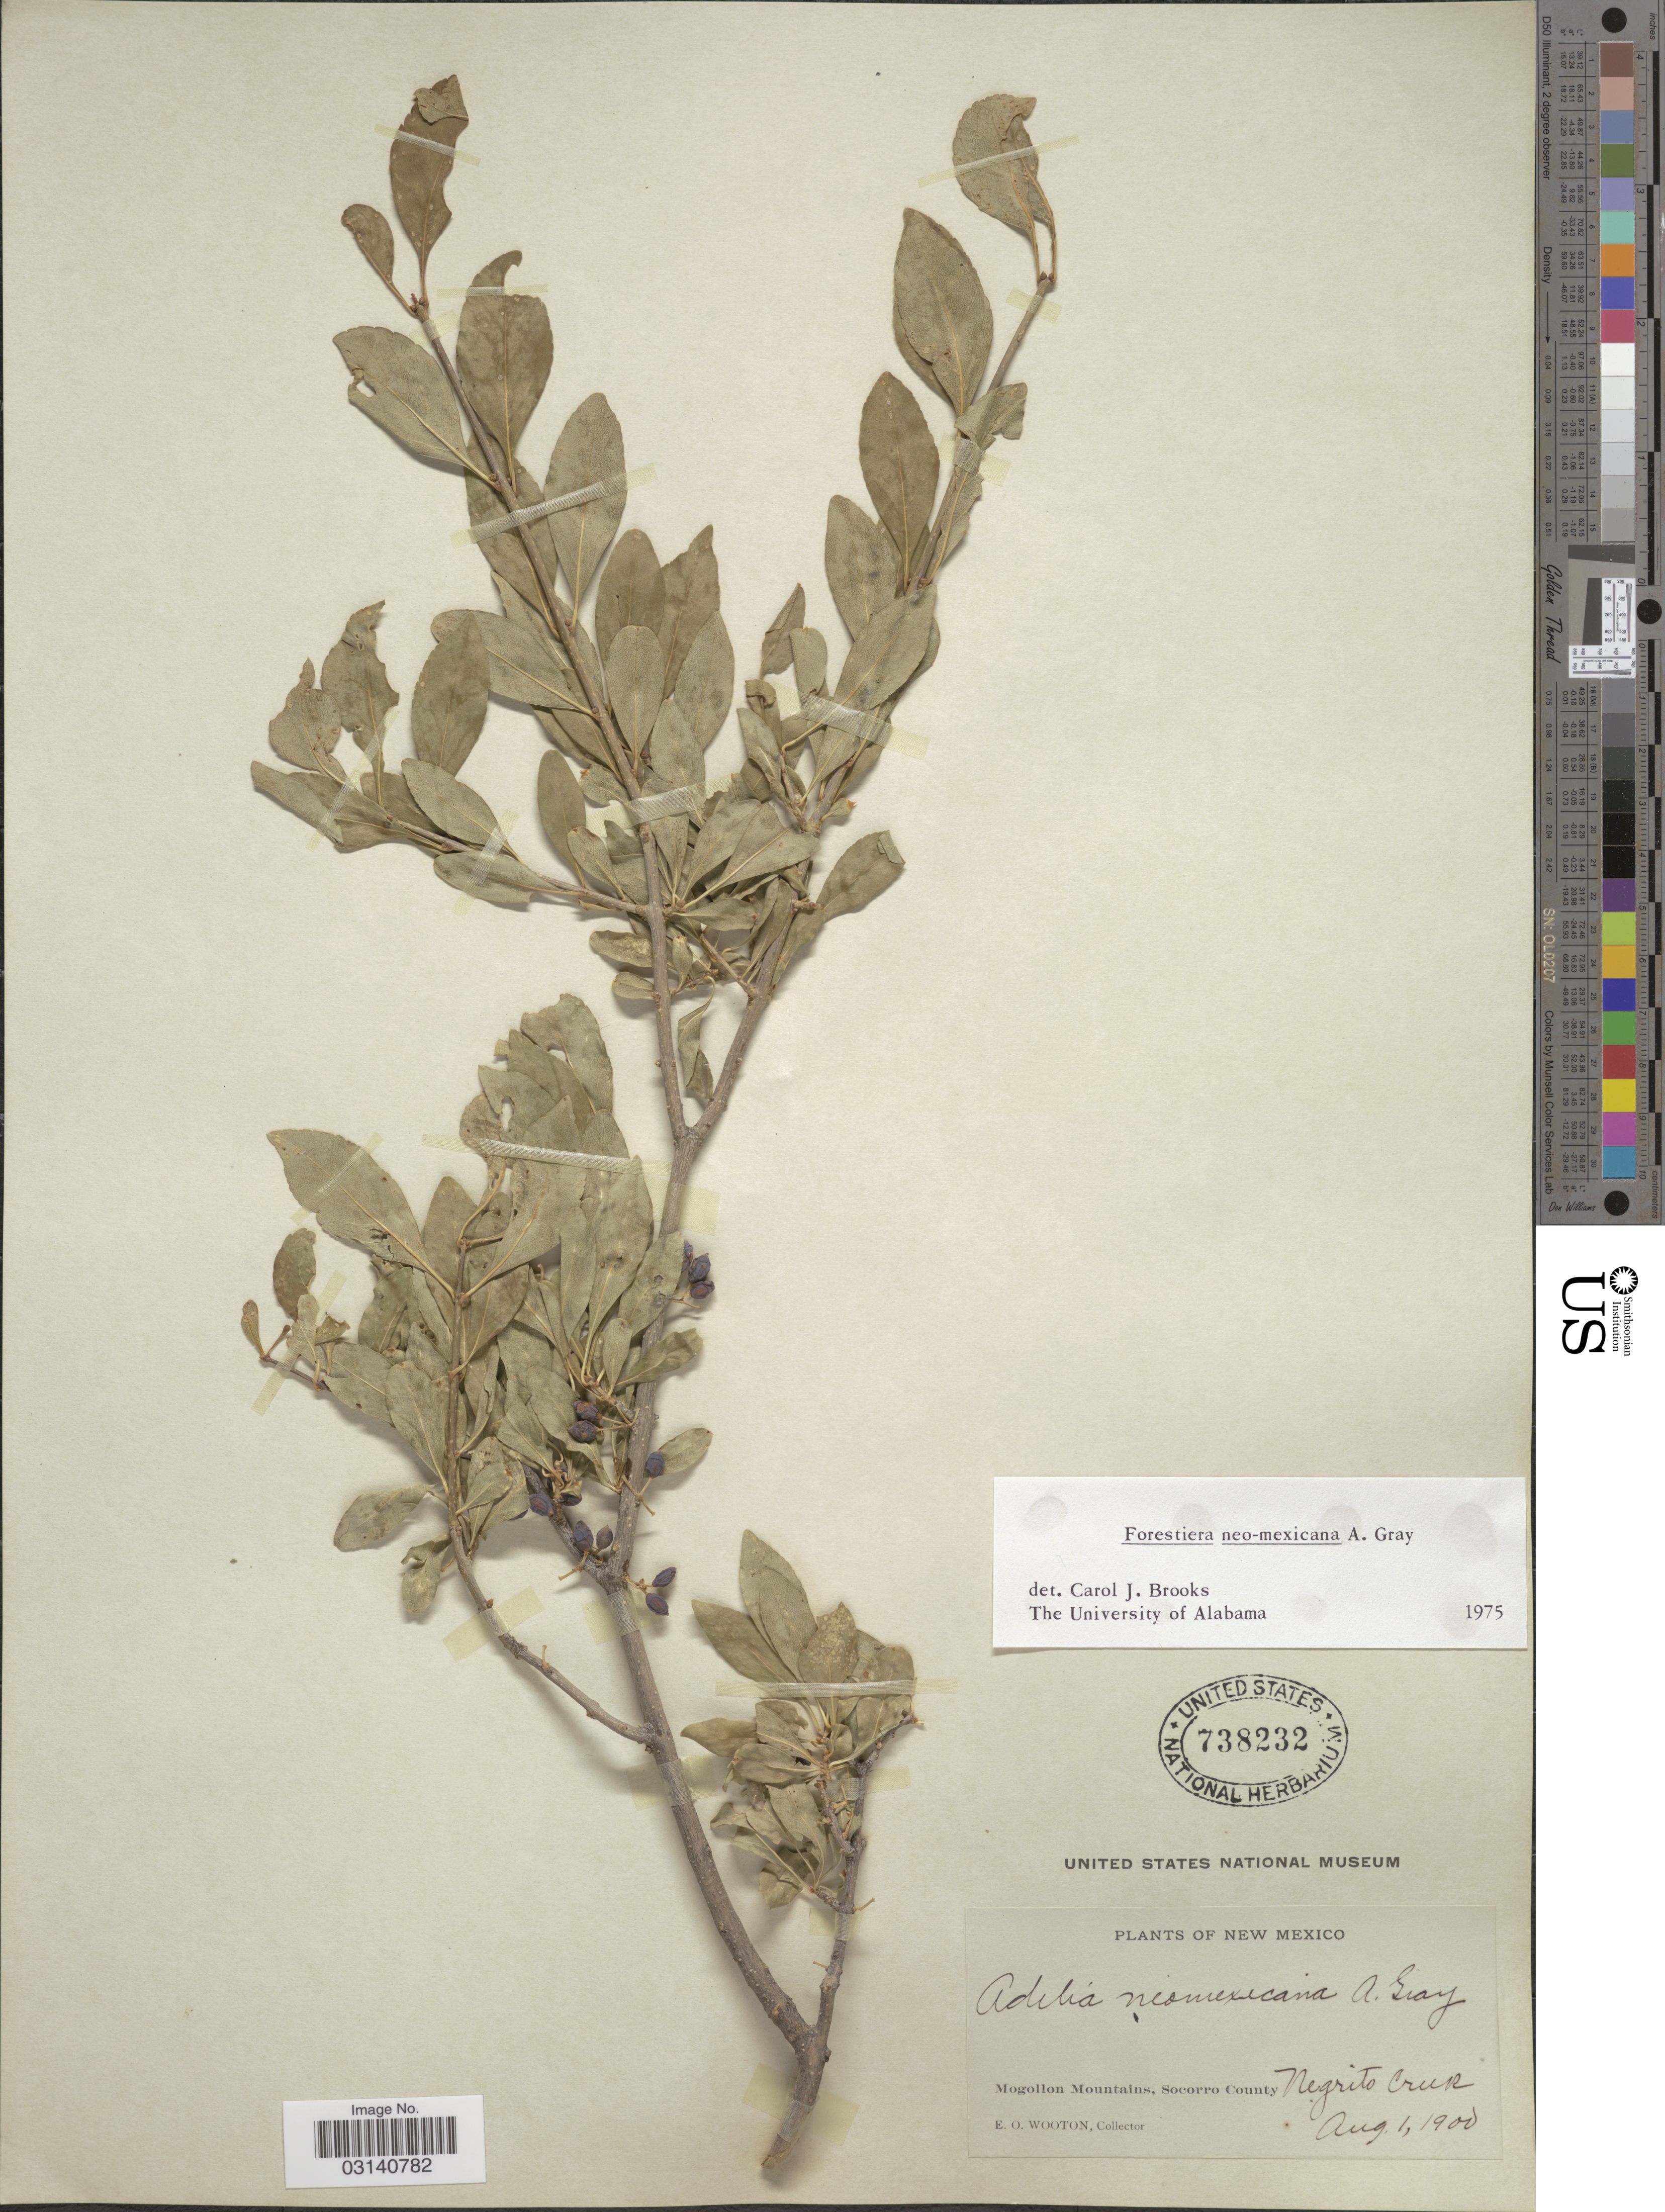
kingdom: Plantae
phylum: Tracheophyta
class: Magnoliopsida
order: Lamiales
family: Oleaceae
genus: Forestiera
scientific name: Forestiera neomexicana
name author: A. Gray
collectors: E. O. Wooton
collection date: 1900-08-01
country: United States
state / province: New Mexico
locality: Mogollon Mountains, Socorro County. Negrito Creek.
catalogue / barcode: US 738232